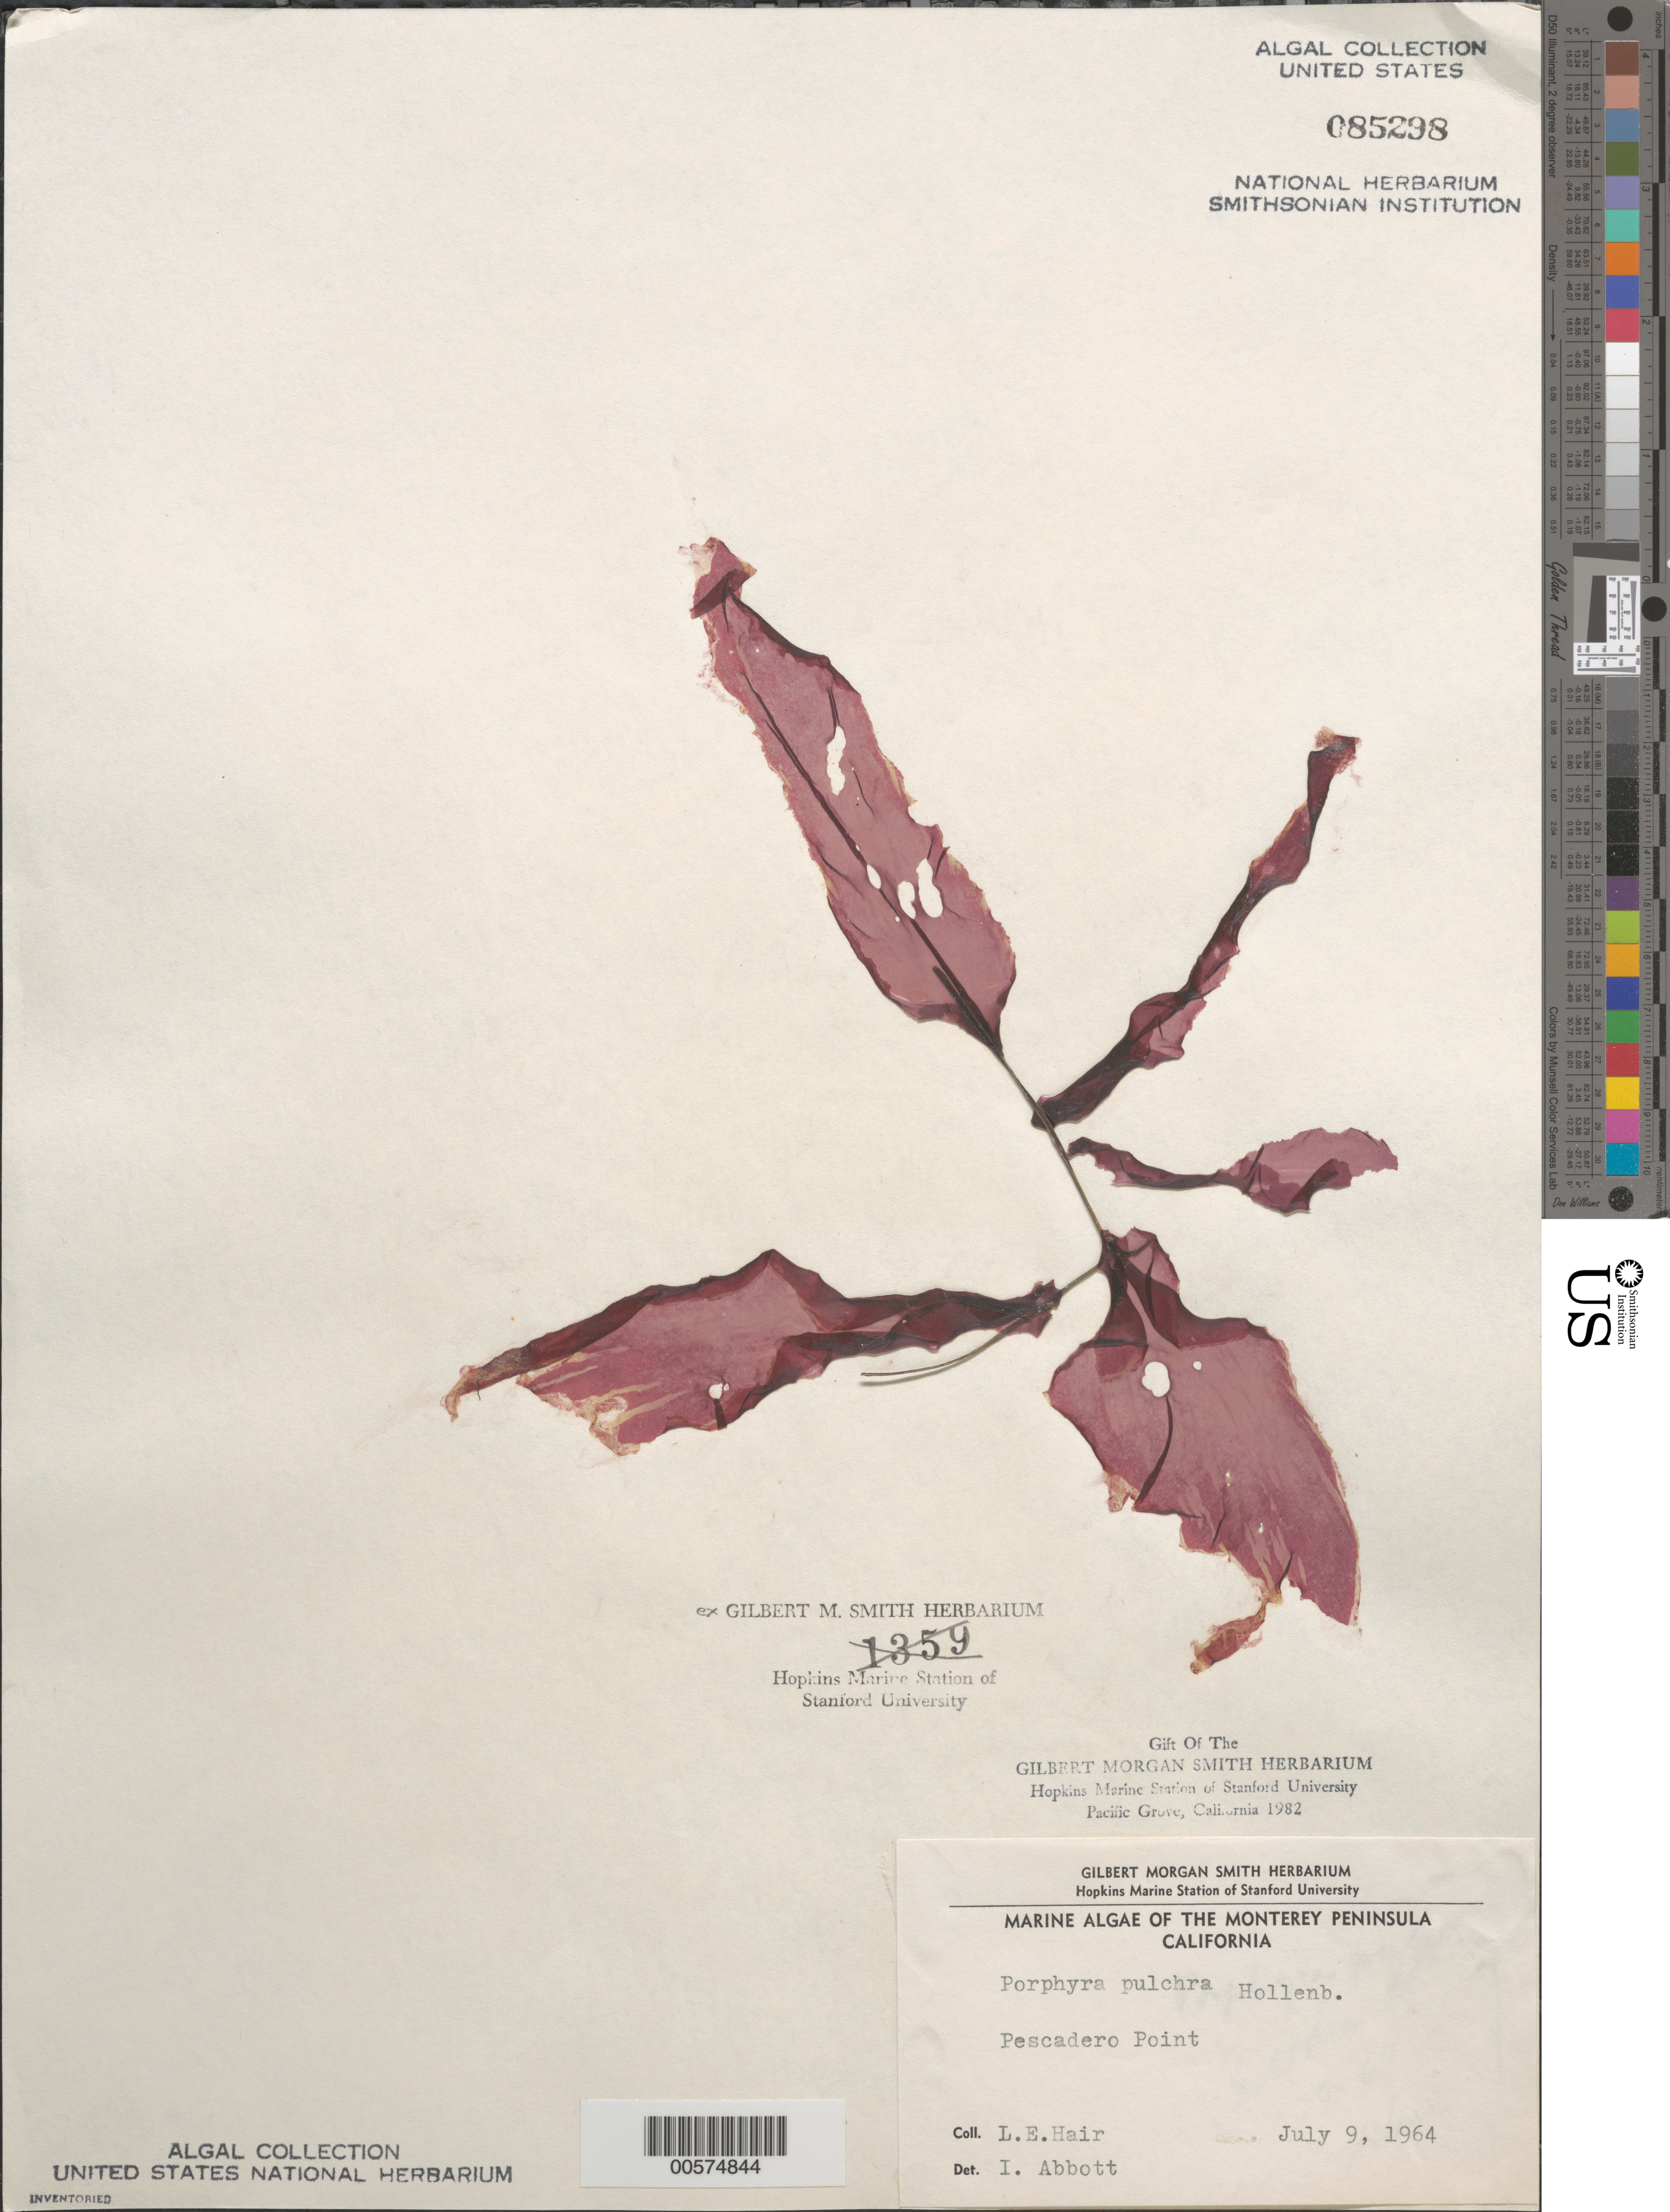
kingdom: Plantae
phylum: Rhodophyta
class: Bangiophyceae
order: Bangiales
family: Bangiaceae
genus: Porphyra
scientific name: Porphyra pulchra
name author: Hollenb. in G.M. Sm. & Hollenb.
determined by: Abbott, Isabella A.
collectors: L. Hair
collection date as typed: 09 Jul 1964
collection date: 1964-07-09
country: United States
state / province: California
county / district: Monterey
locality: Pescadero Point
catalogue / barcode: US 85298